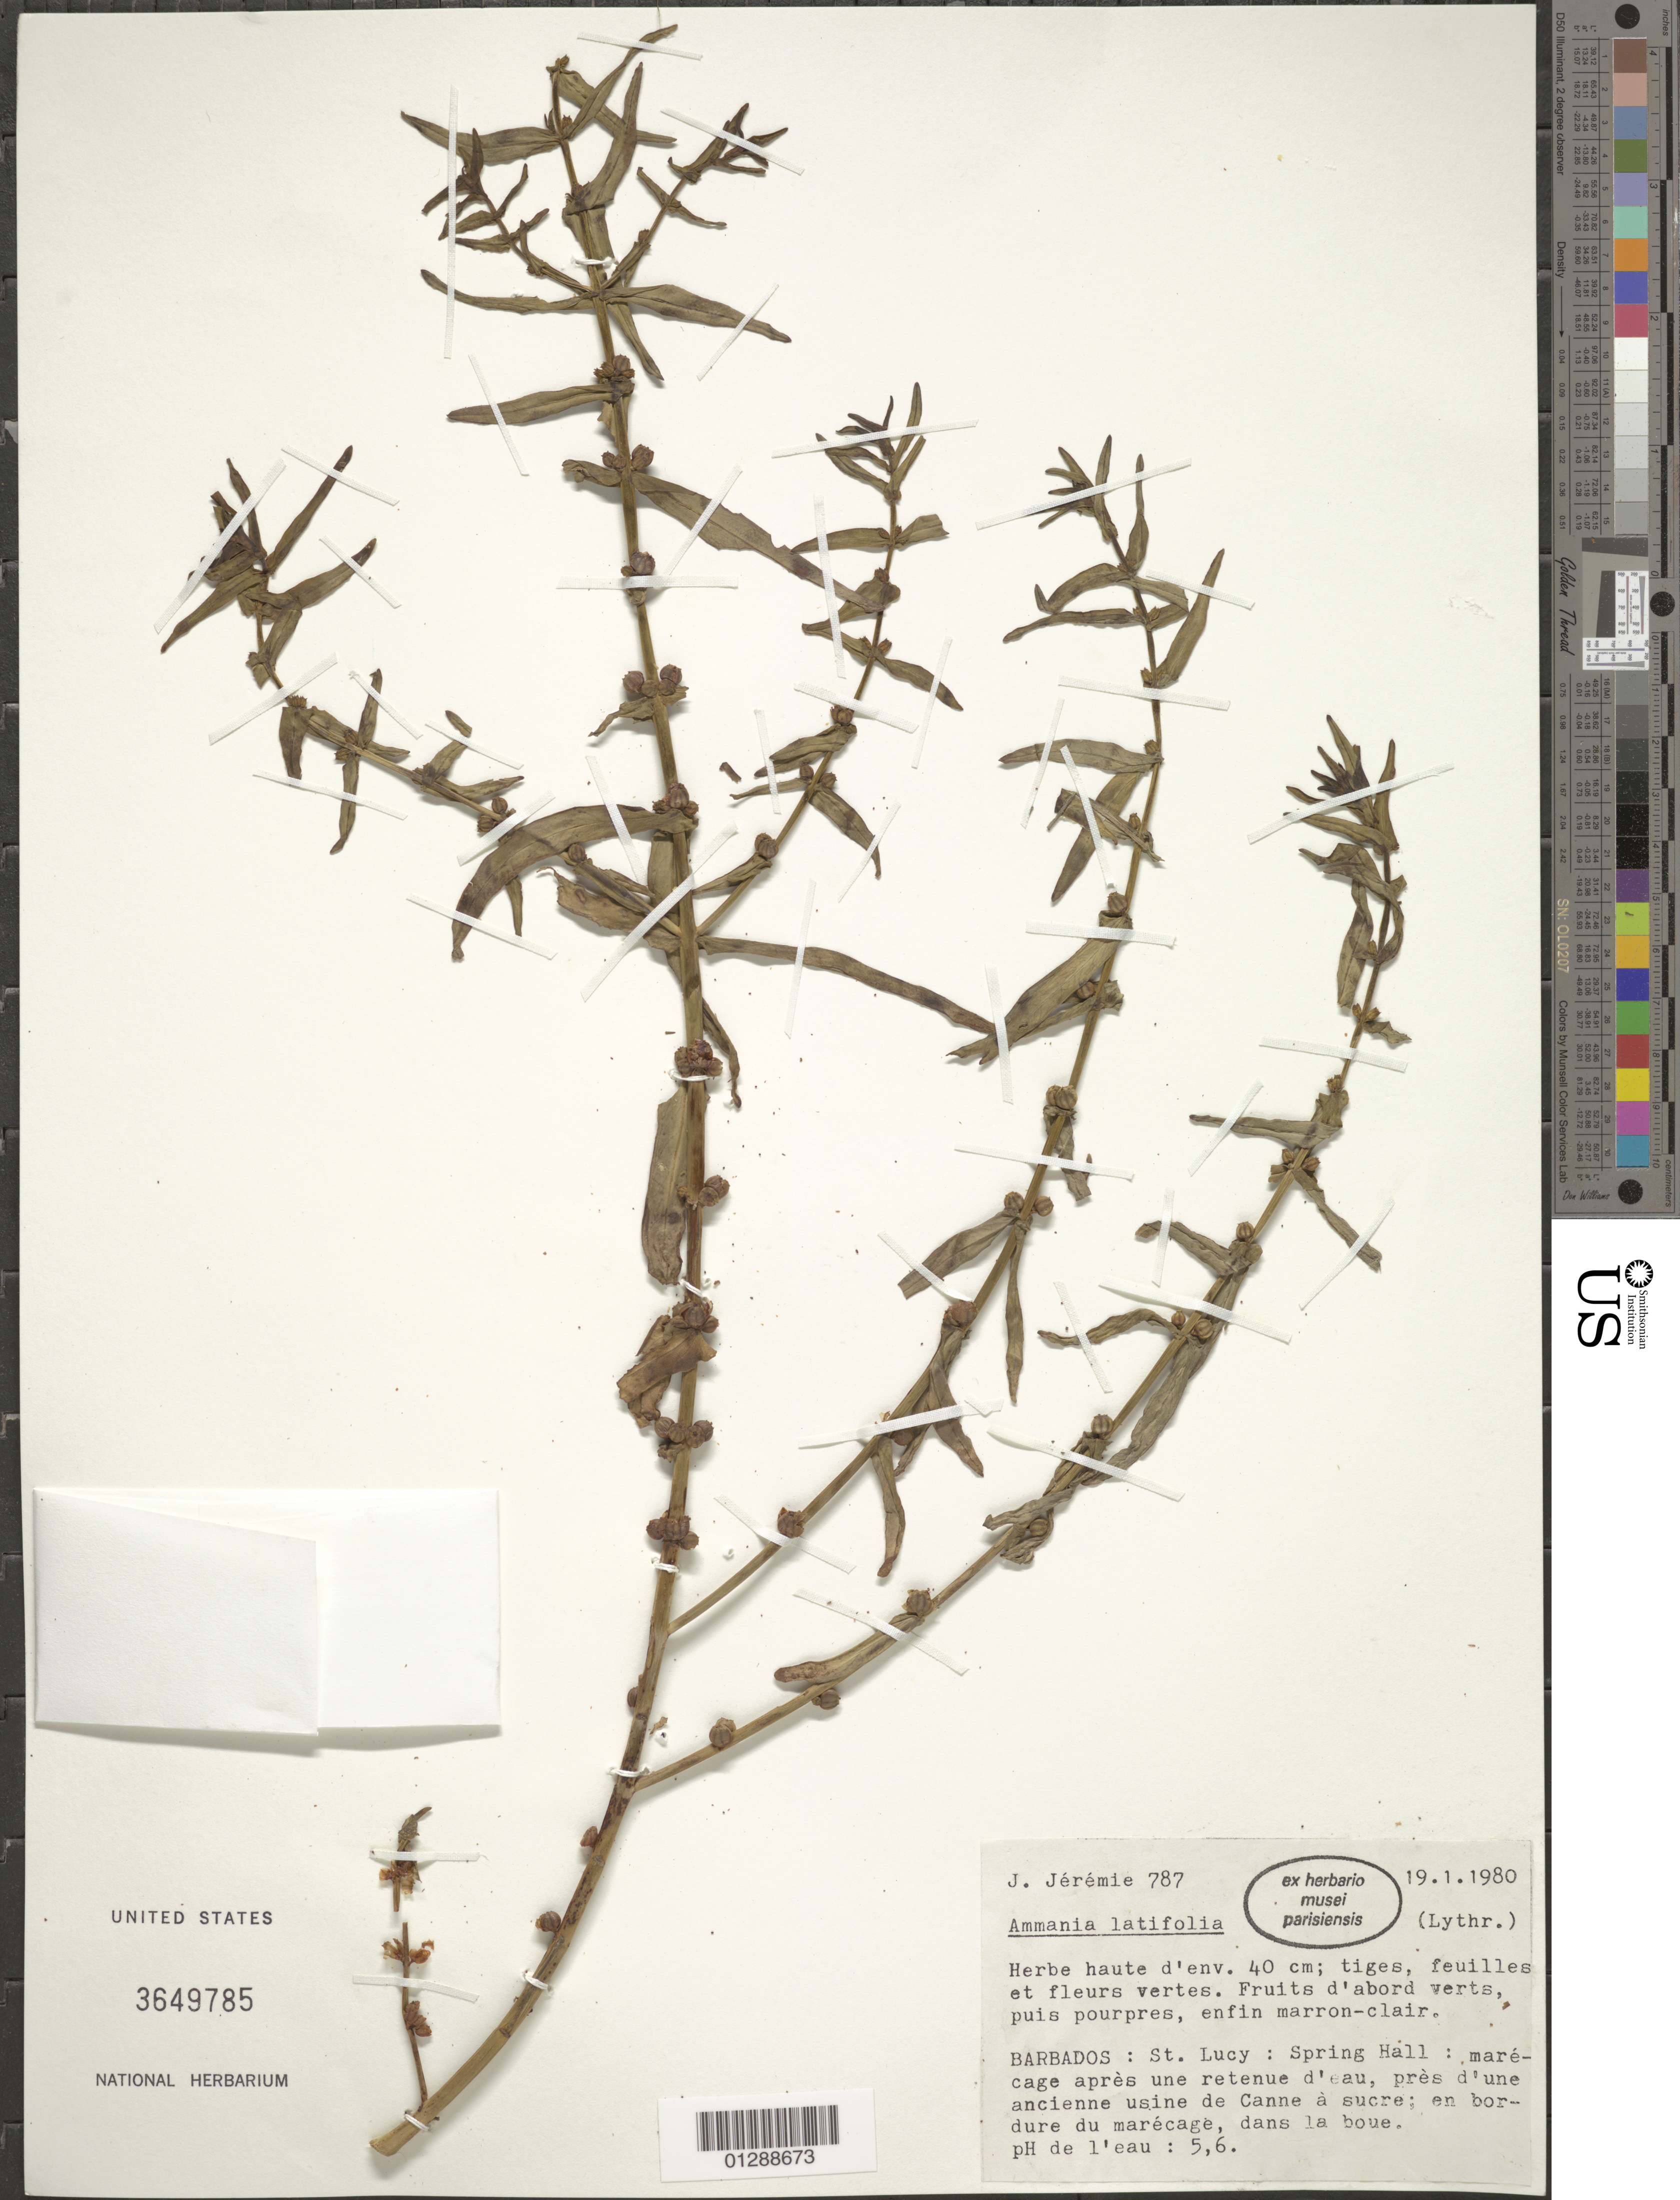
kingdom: Plantae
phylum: Tracheophyta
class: Magnoliopsida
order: Myrtales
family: Lythraceae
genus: Ammannia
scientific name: Ammannia latifolia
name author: L.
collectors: J. Jérémie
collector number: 787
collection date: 1980-01-19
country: Barbados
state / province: Saint Lucy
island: Barbados I.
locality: Spring Hall, près d'une ancienne usine de Canne à sucre.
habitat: Marécage après une retenue d'eau, en bordure du marécage, dans la boue. pH de l'eau 5.6.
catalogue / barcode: US 3649785